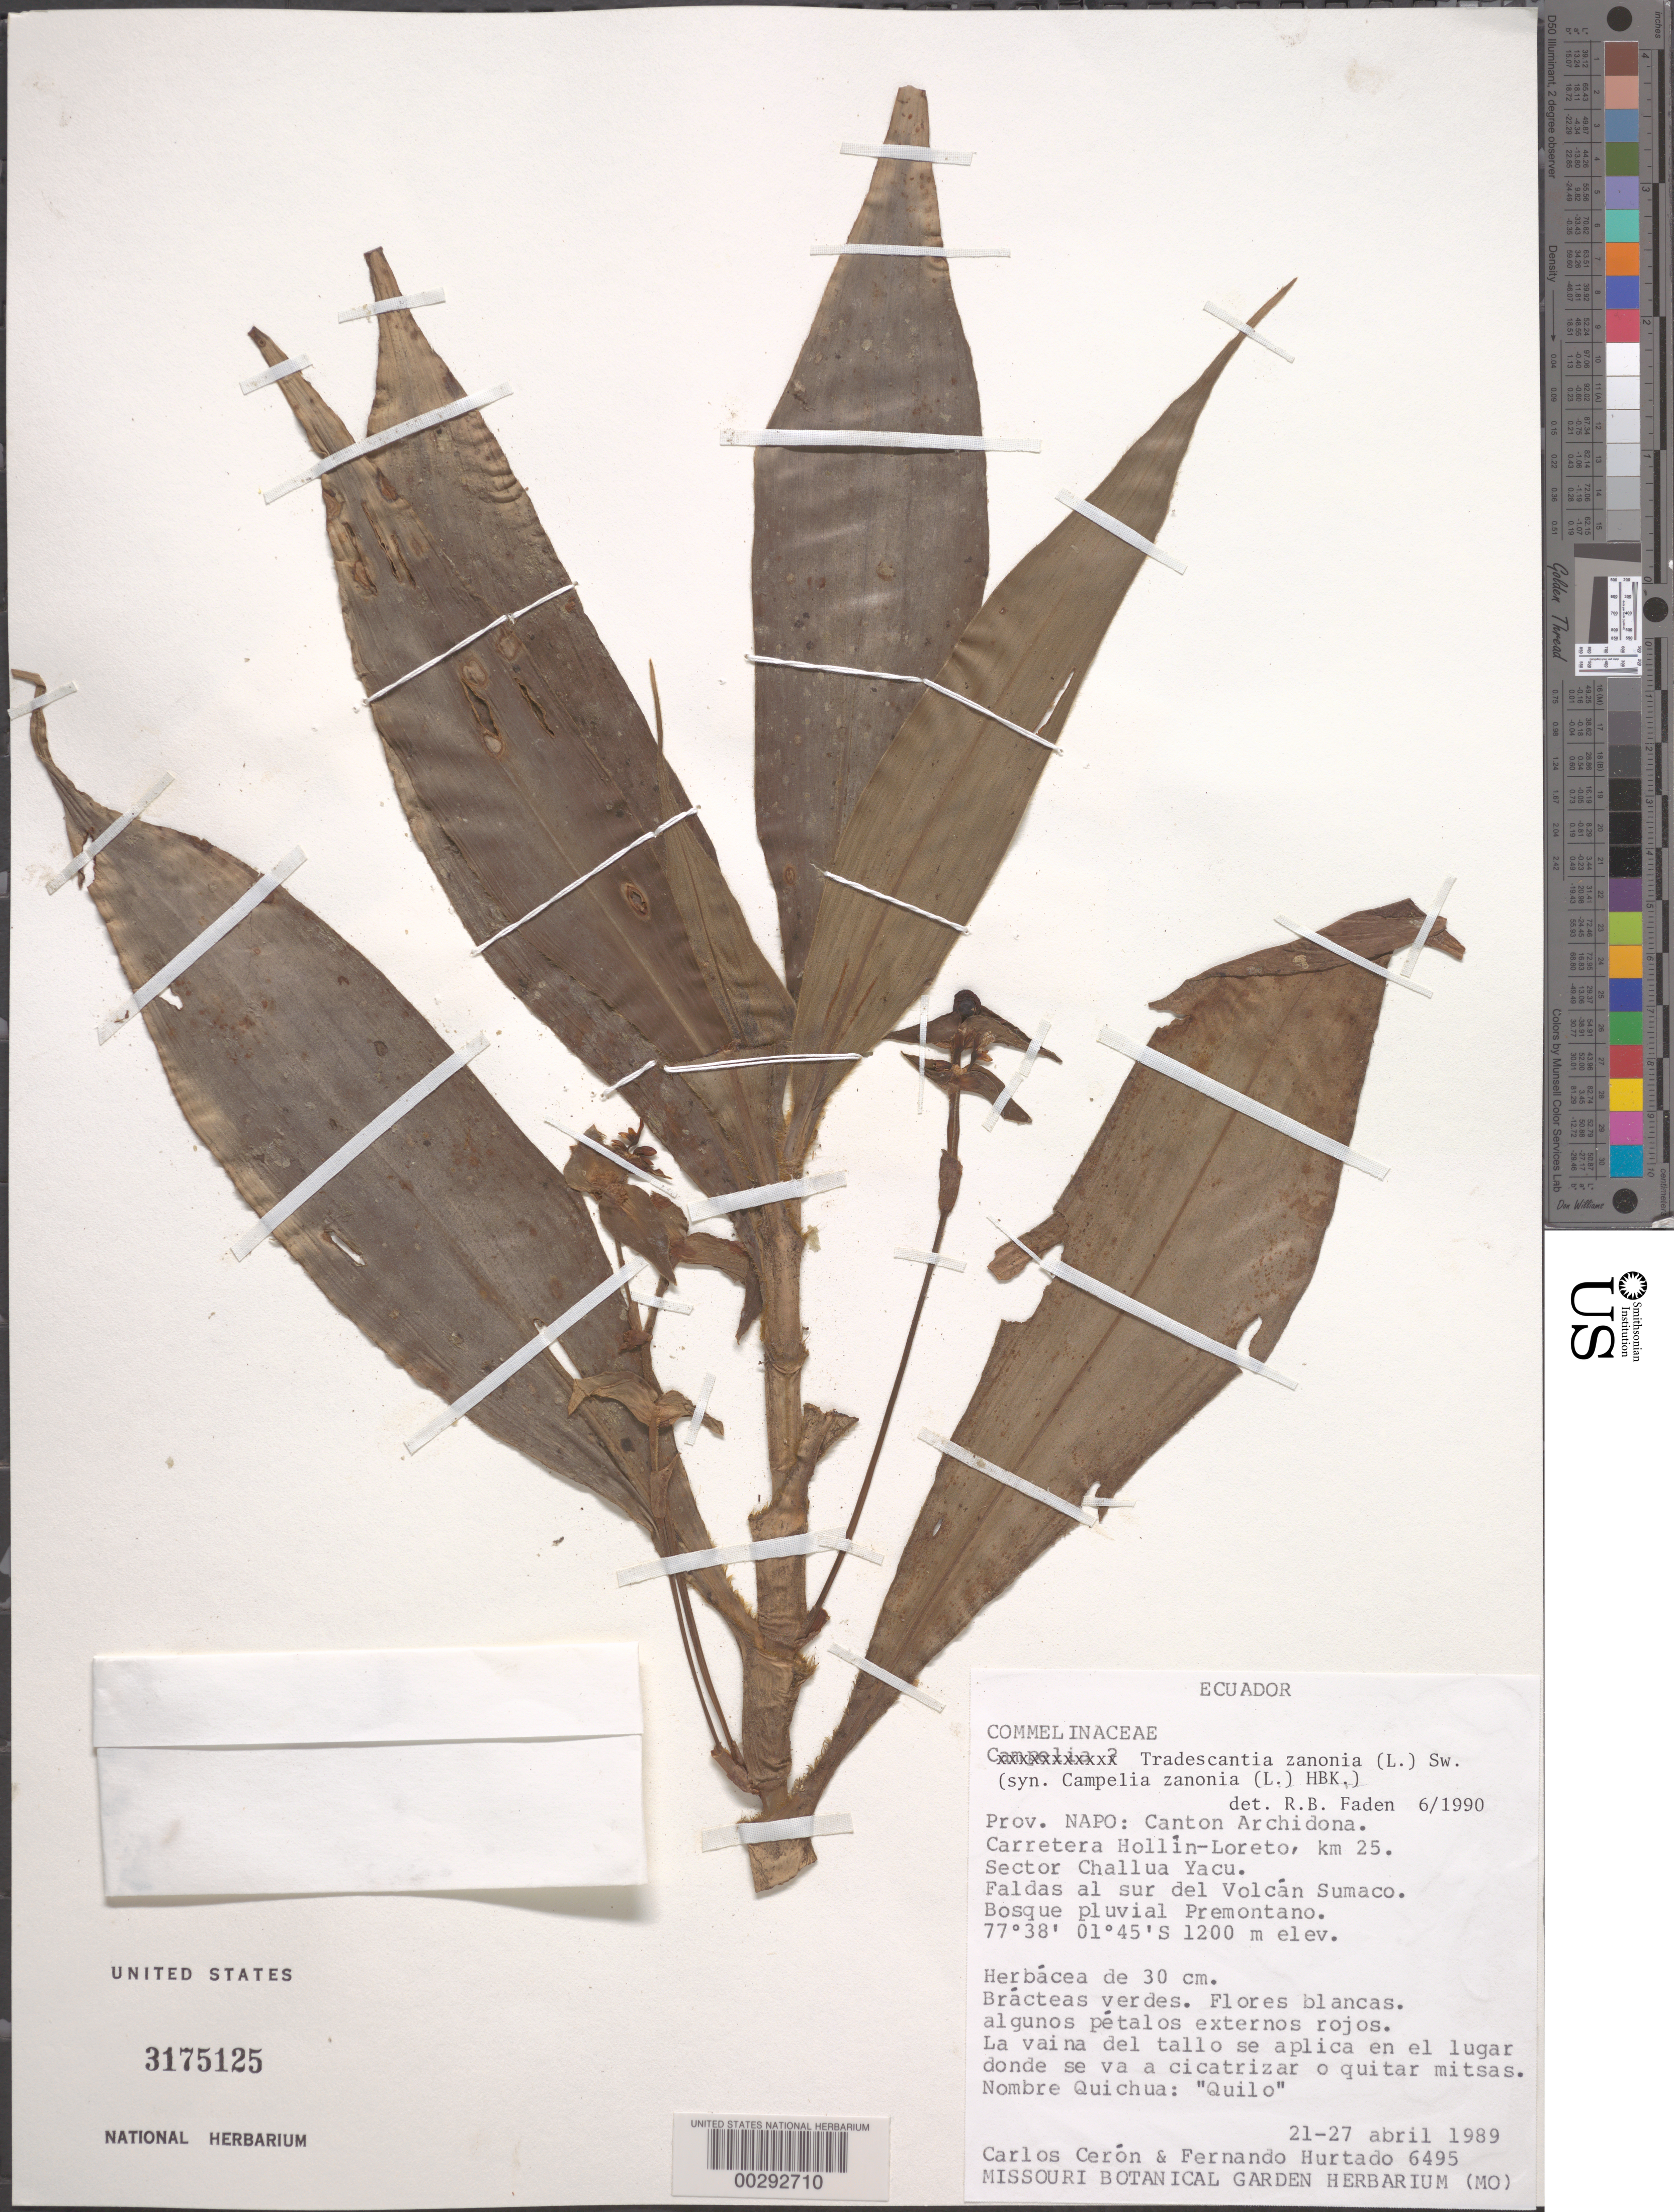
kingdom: Plantae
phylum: Tracheophyta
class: Liliopsida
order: Commelinales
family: Commelinaceae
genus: Tradescantia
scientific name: Tradescantia zanonia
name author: (L.) Sw.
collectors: C. E. Cerón M. & F. Hurtado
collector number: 6495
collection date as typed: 21 Apr 1989 to 27 Apr 1989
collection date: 1989-04-21/1989-04-27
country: Ecuador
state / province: Napo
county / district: Archidona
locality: Canton archidona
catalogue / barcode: US 3175125